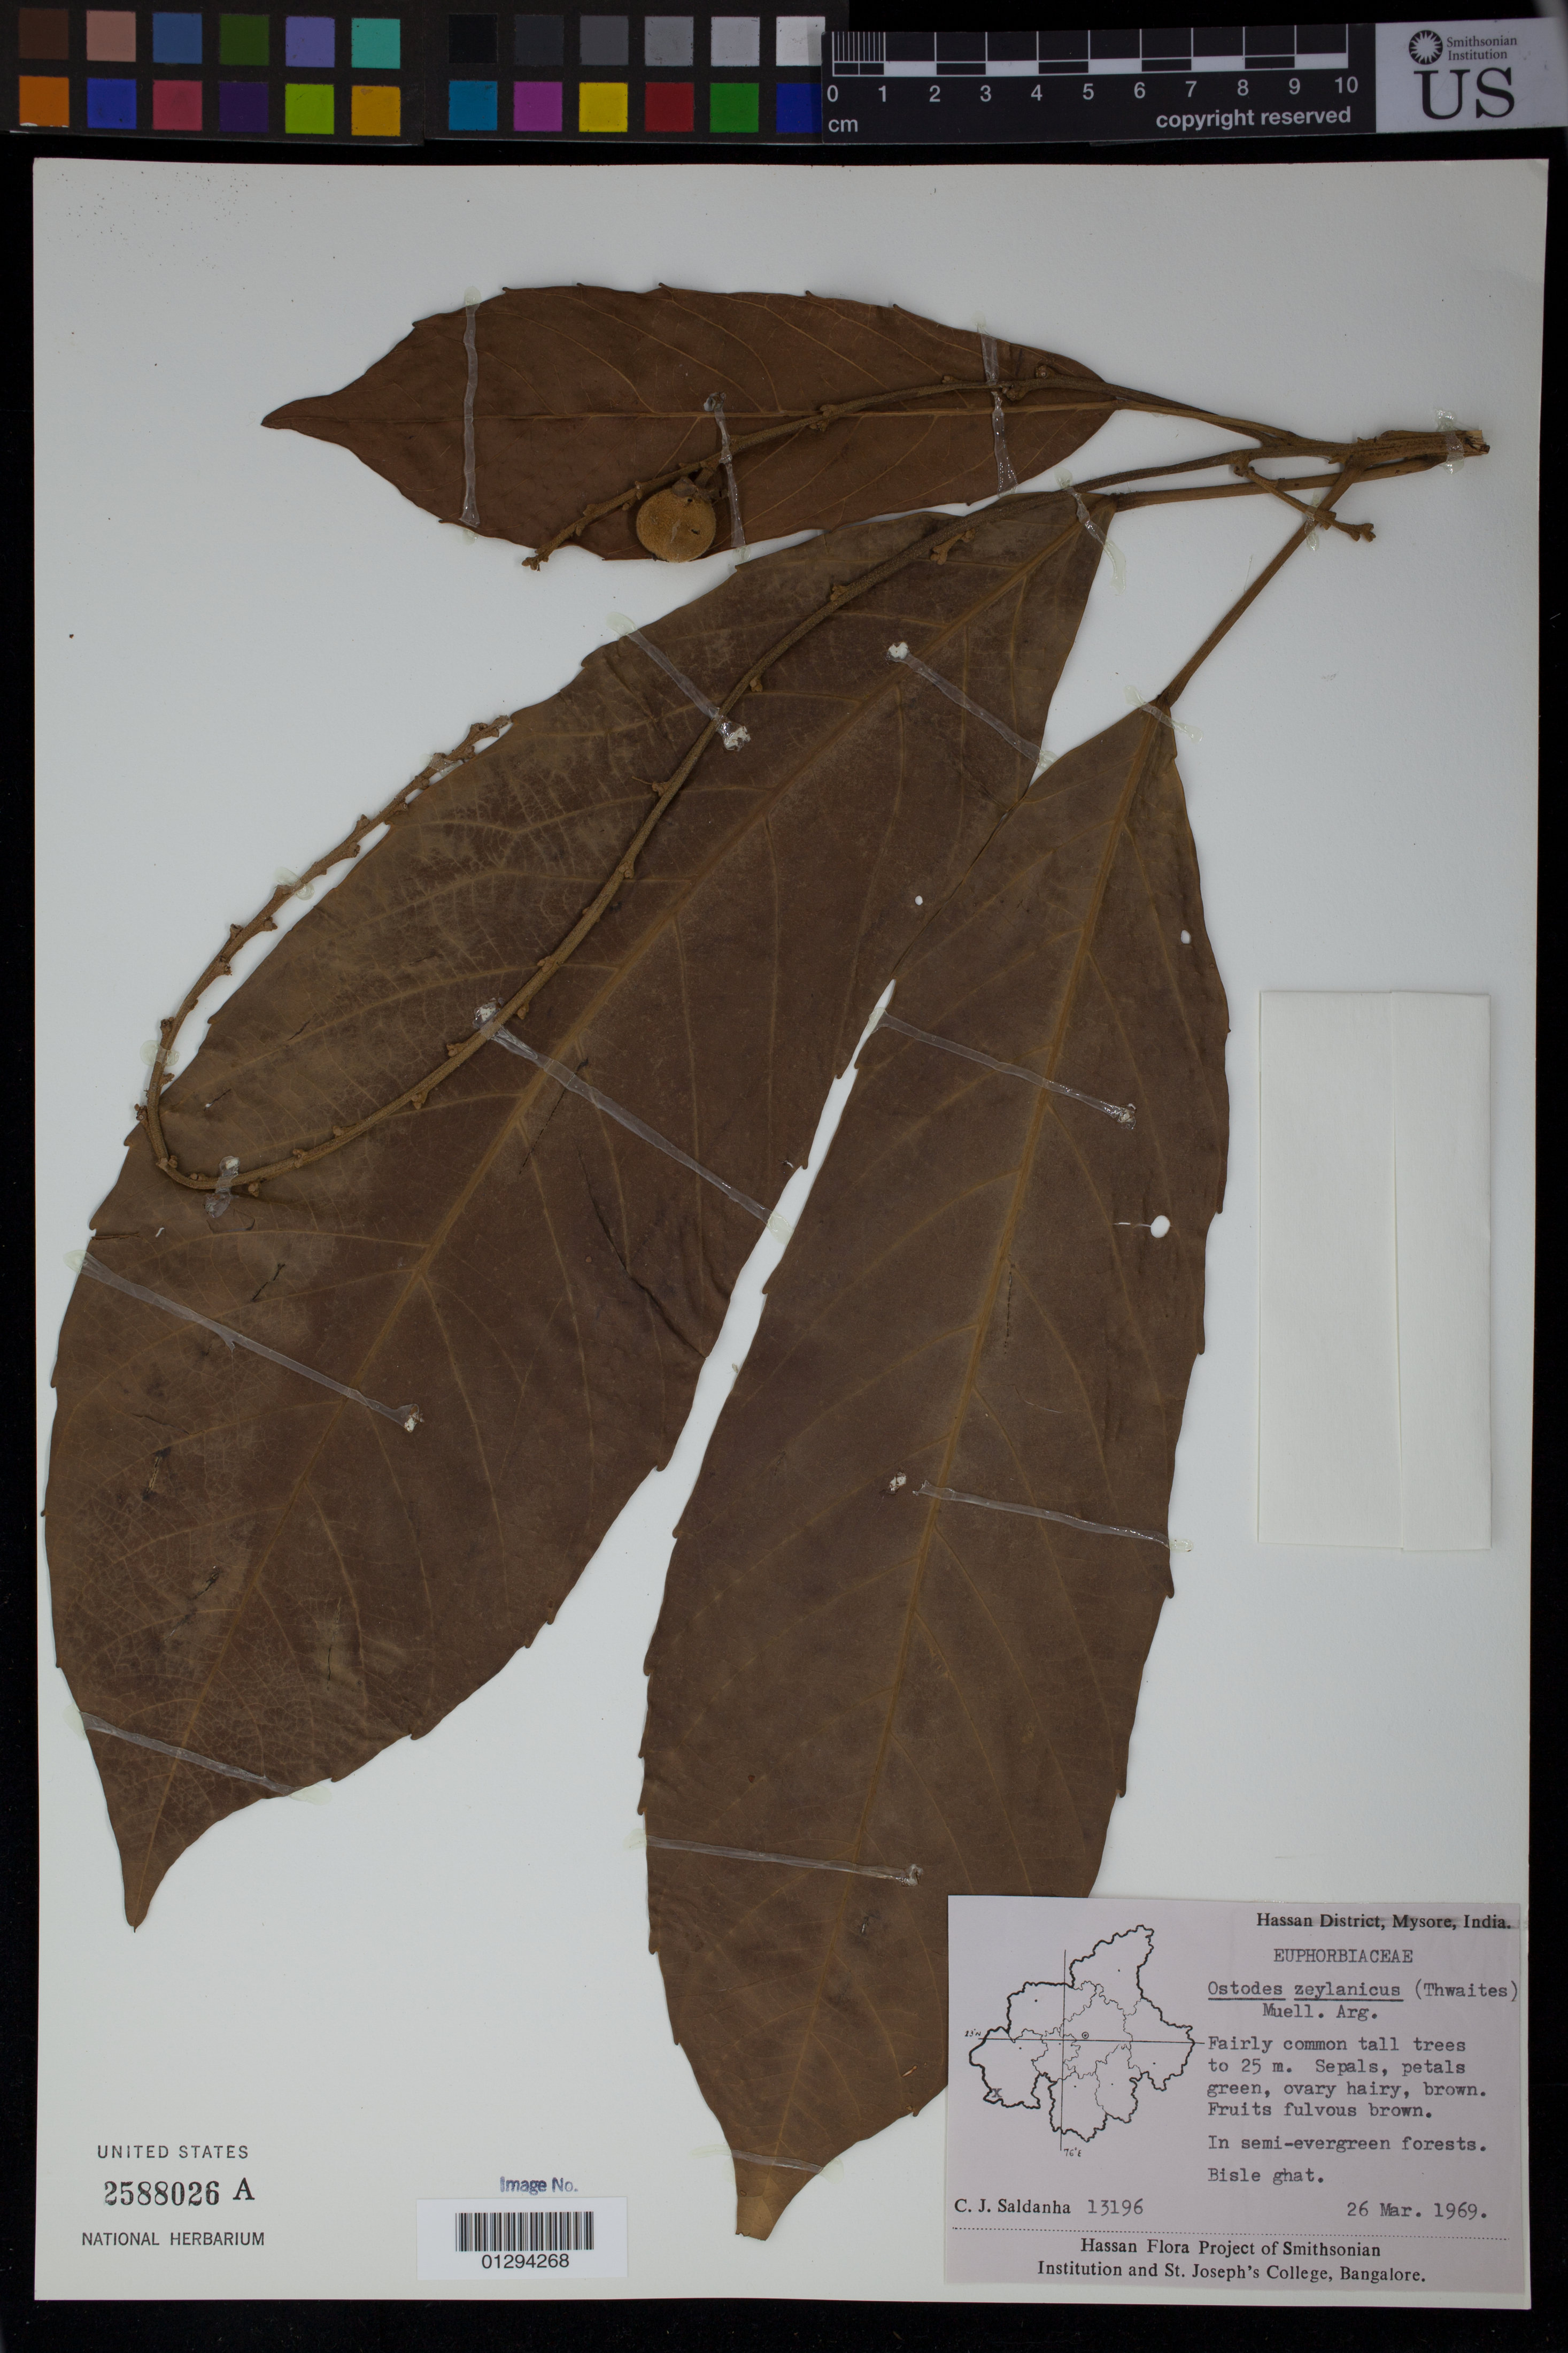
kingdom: Plantae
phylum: Tracheophyta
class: Magnoliopsida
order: Malpighiales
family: Euphorbiaceae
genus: Fahrenheitia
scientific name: Fahrenheitia zeylanica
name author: (Thwaites) Airy Shaw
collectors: C. J. Saldanha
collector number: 13196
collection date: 1969-03-26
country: India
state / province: Karnataka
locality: Hassan District, Mysore. Bisle ghat.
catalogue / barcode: US 2588026A